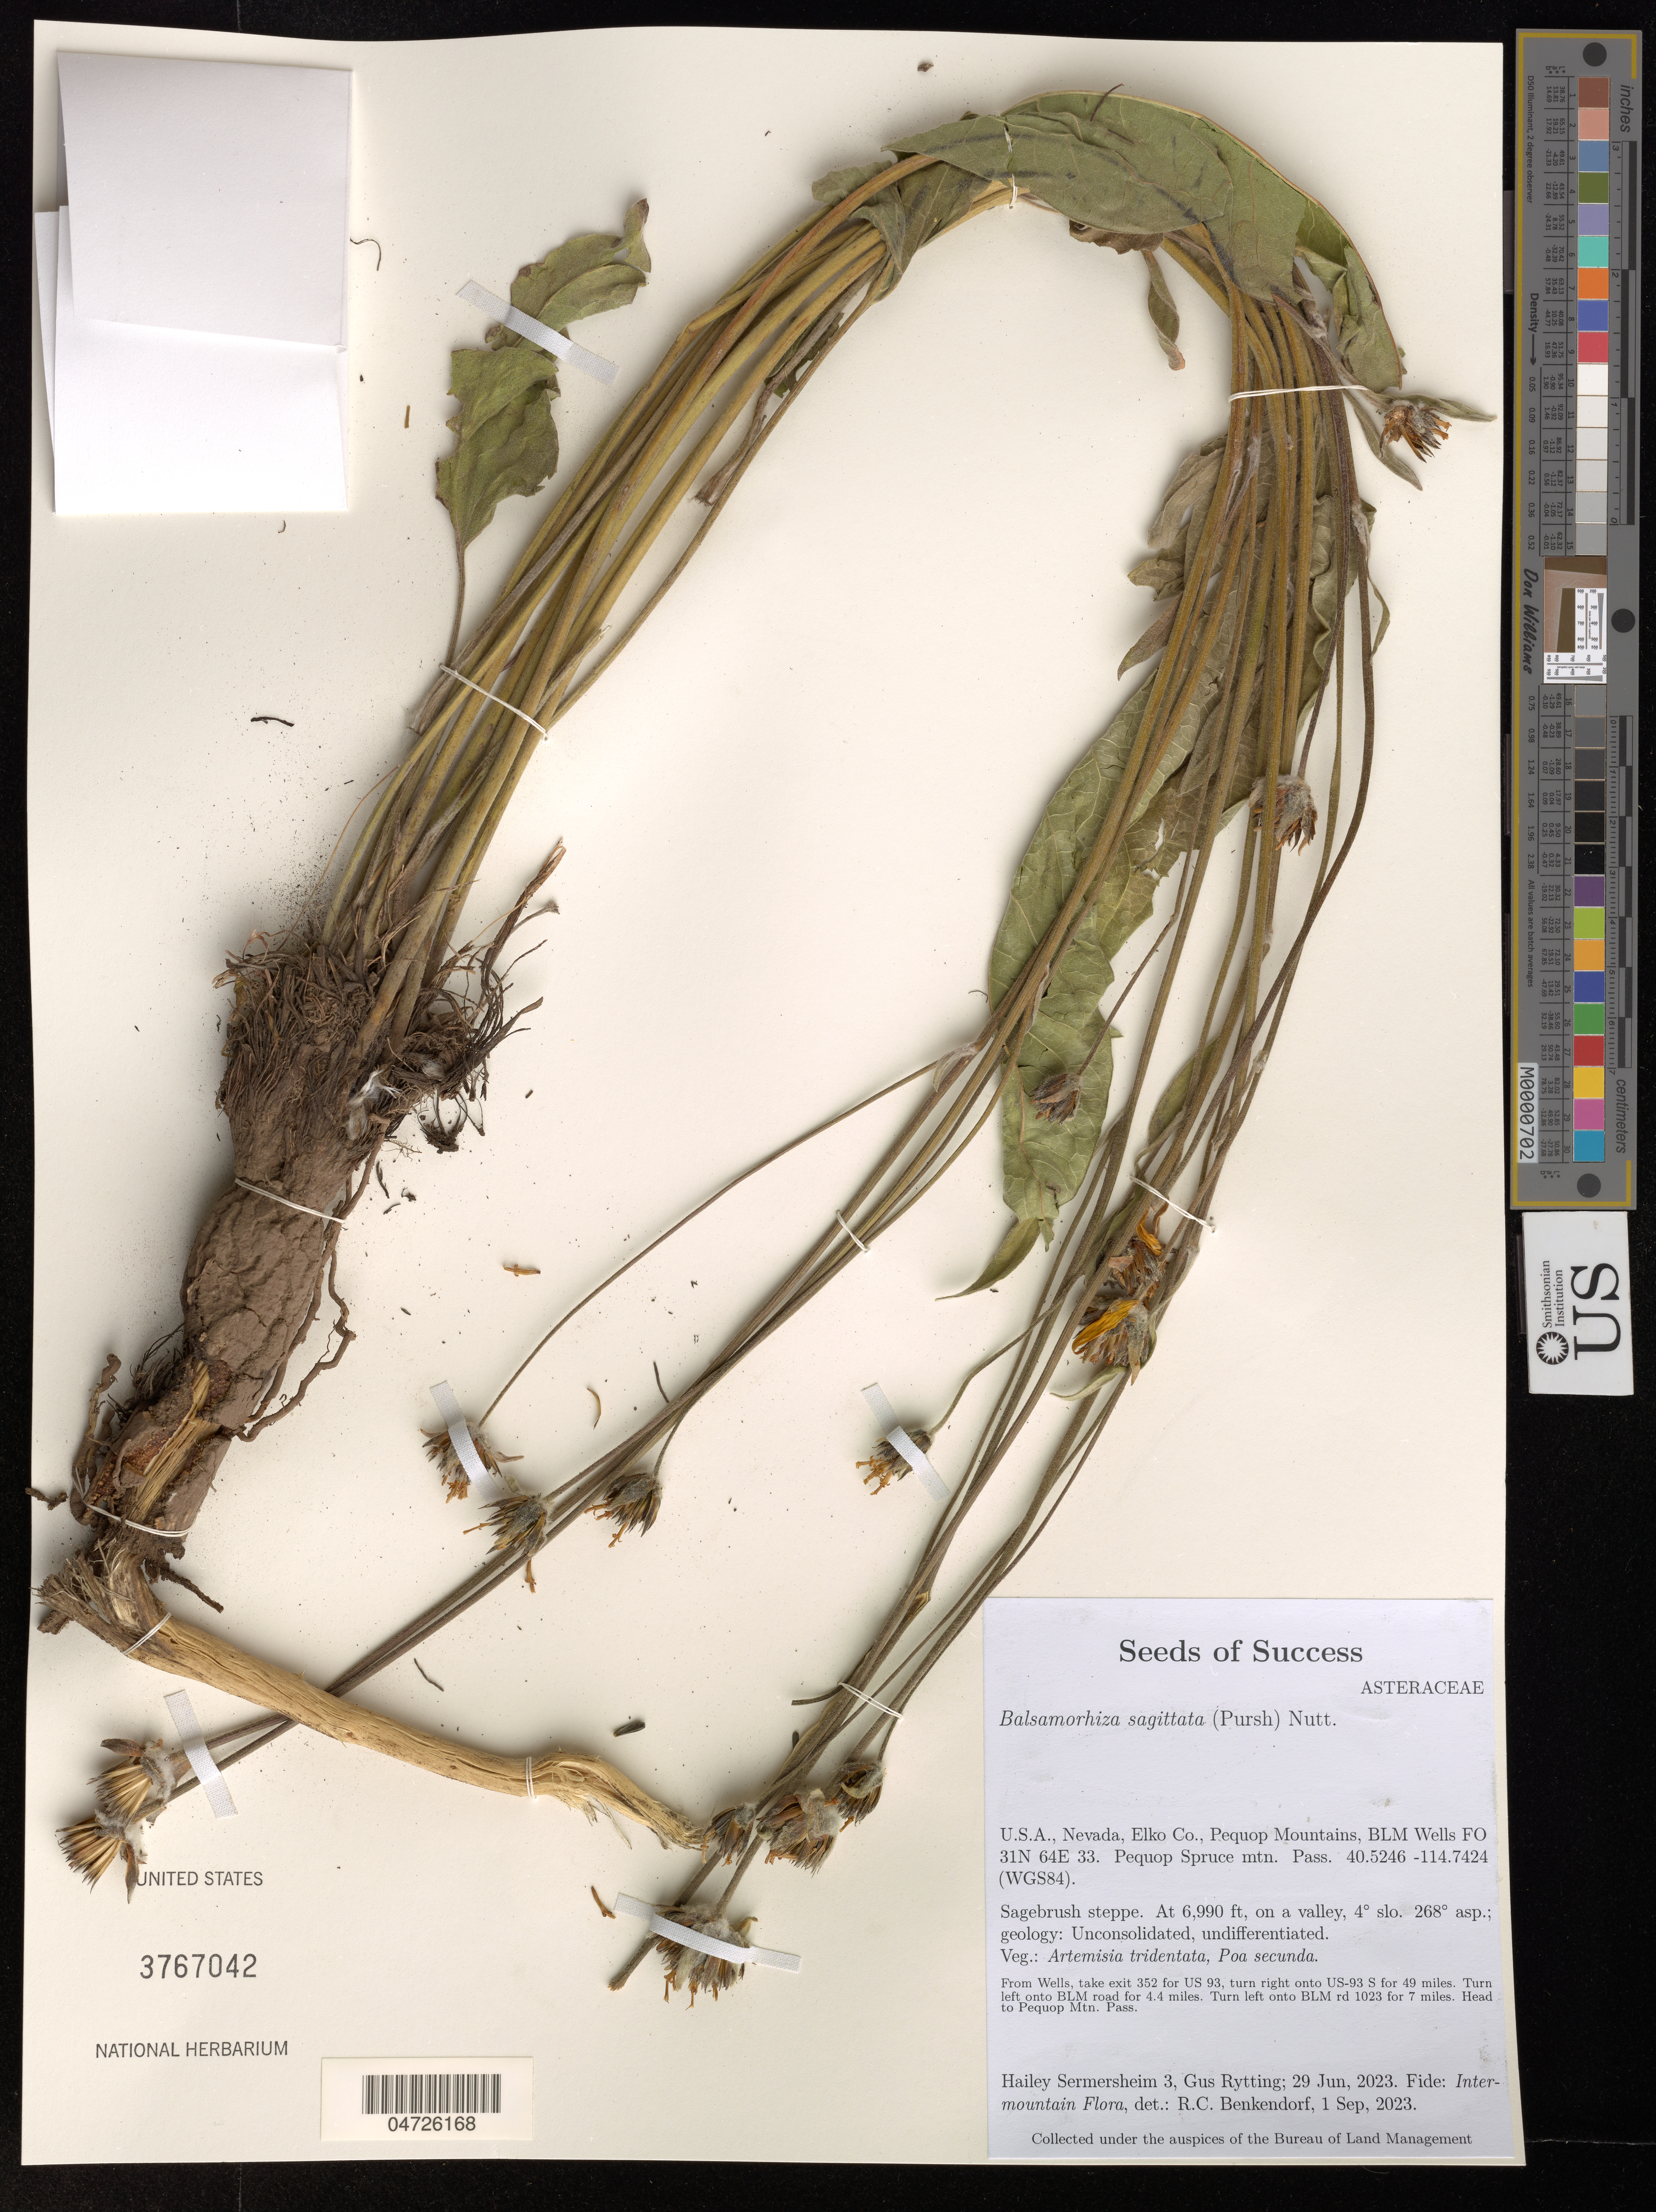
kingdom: Plantae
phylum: Tracheophyta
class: Magnoliopsida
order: Asterales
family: Asteraceae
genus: Balsamorhiza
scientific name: Balsamorhiza sagittata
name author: (Pursh) Nutt.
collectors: H. Sermersheim & G. Rytting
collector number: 3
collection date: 2023-06-29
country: United States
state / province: Nevada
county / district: Elko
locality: Elko Co., Pequop Mountains, BLM Wells FO 31N 64E 33. Pequop Spruce mtn. Pass. (WGS84). From Wells, take exit 352 for US 93, turn right onto US-93 S for 49 miles. Turn left onto BLM road for 4.4 miles. Turn left onto BLM rd 1023 for 7 miles. Head to Pequop Mtn. Pass.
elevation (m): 2131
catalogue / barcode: US 3767042